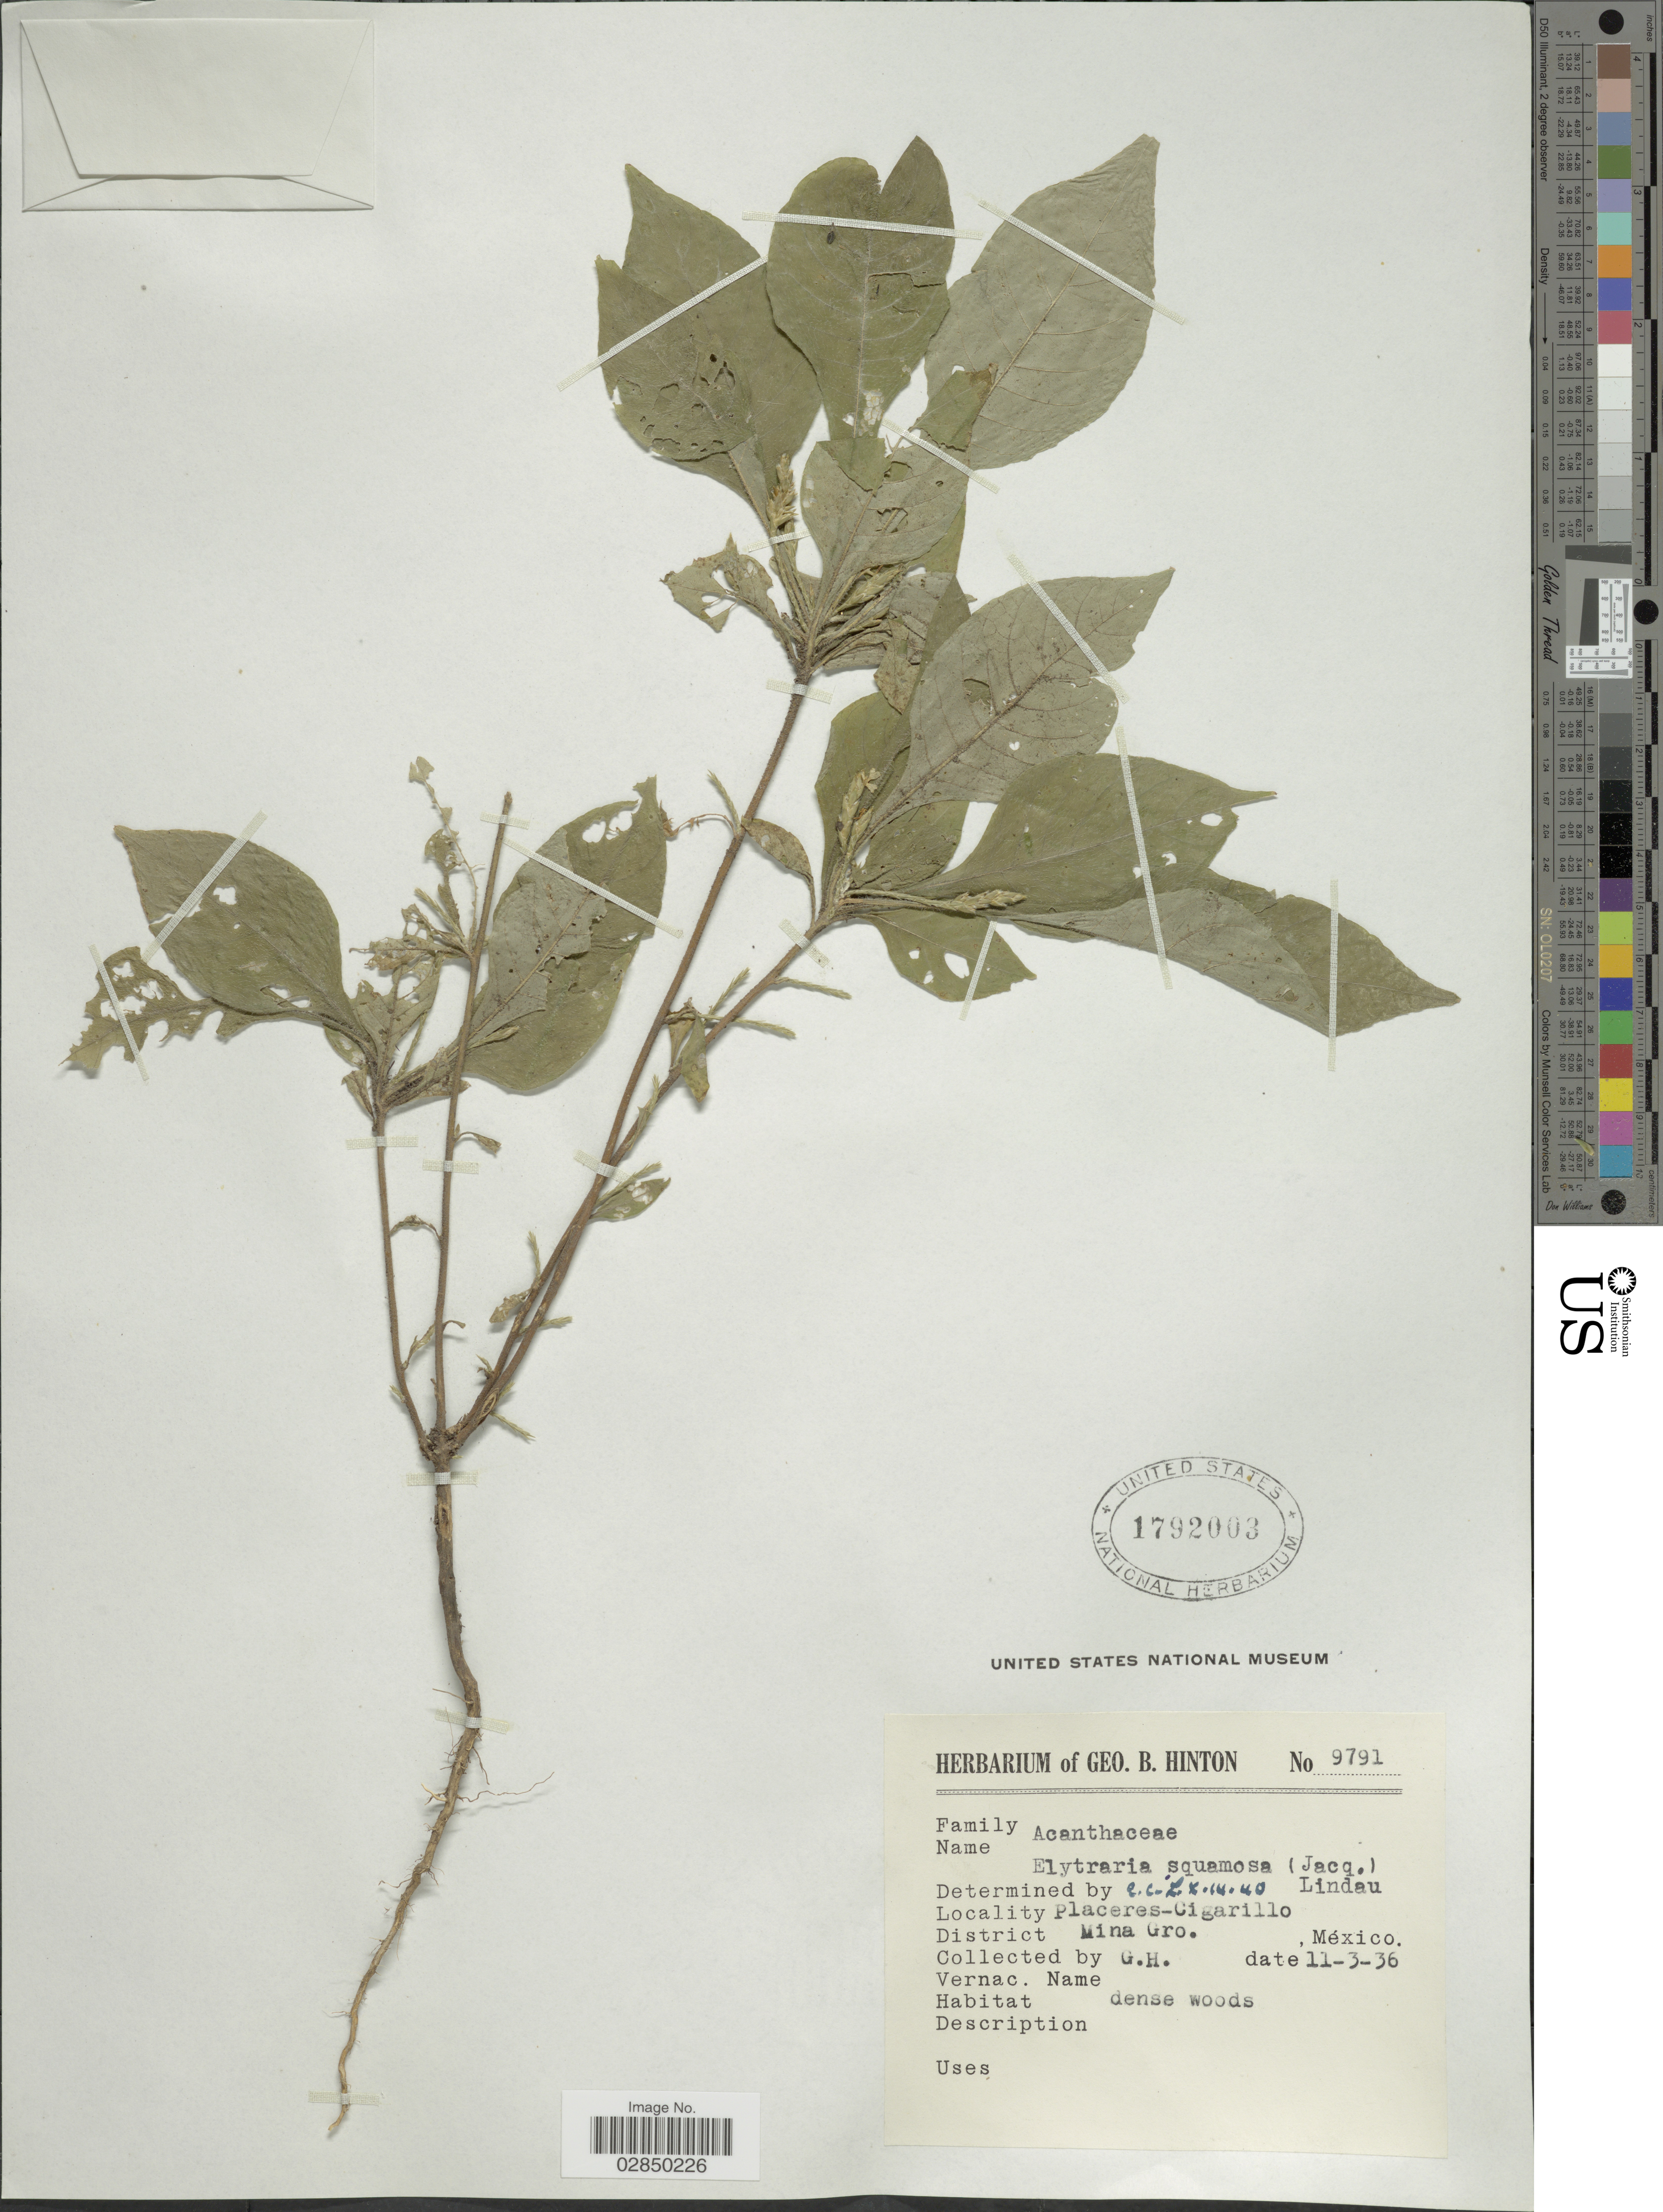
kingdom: Plantae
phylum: Tracheophyta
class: Magnoliopsida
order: Lamiales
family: Acanthaceae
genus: Elytraria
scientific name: Elytraria imbricata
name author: (Vahl) Pers.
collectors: G. B. Hinton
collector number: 9791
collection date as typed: Transcribed d/m/y: 11/3/36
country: Mexico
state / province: Guerrero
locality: Placeres-Gigarillo. District Mina Gro.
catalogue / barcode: US 1792003